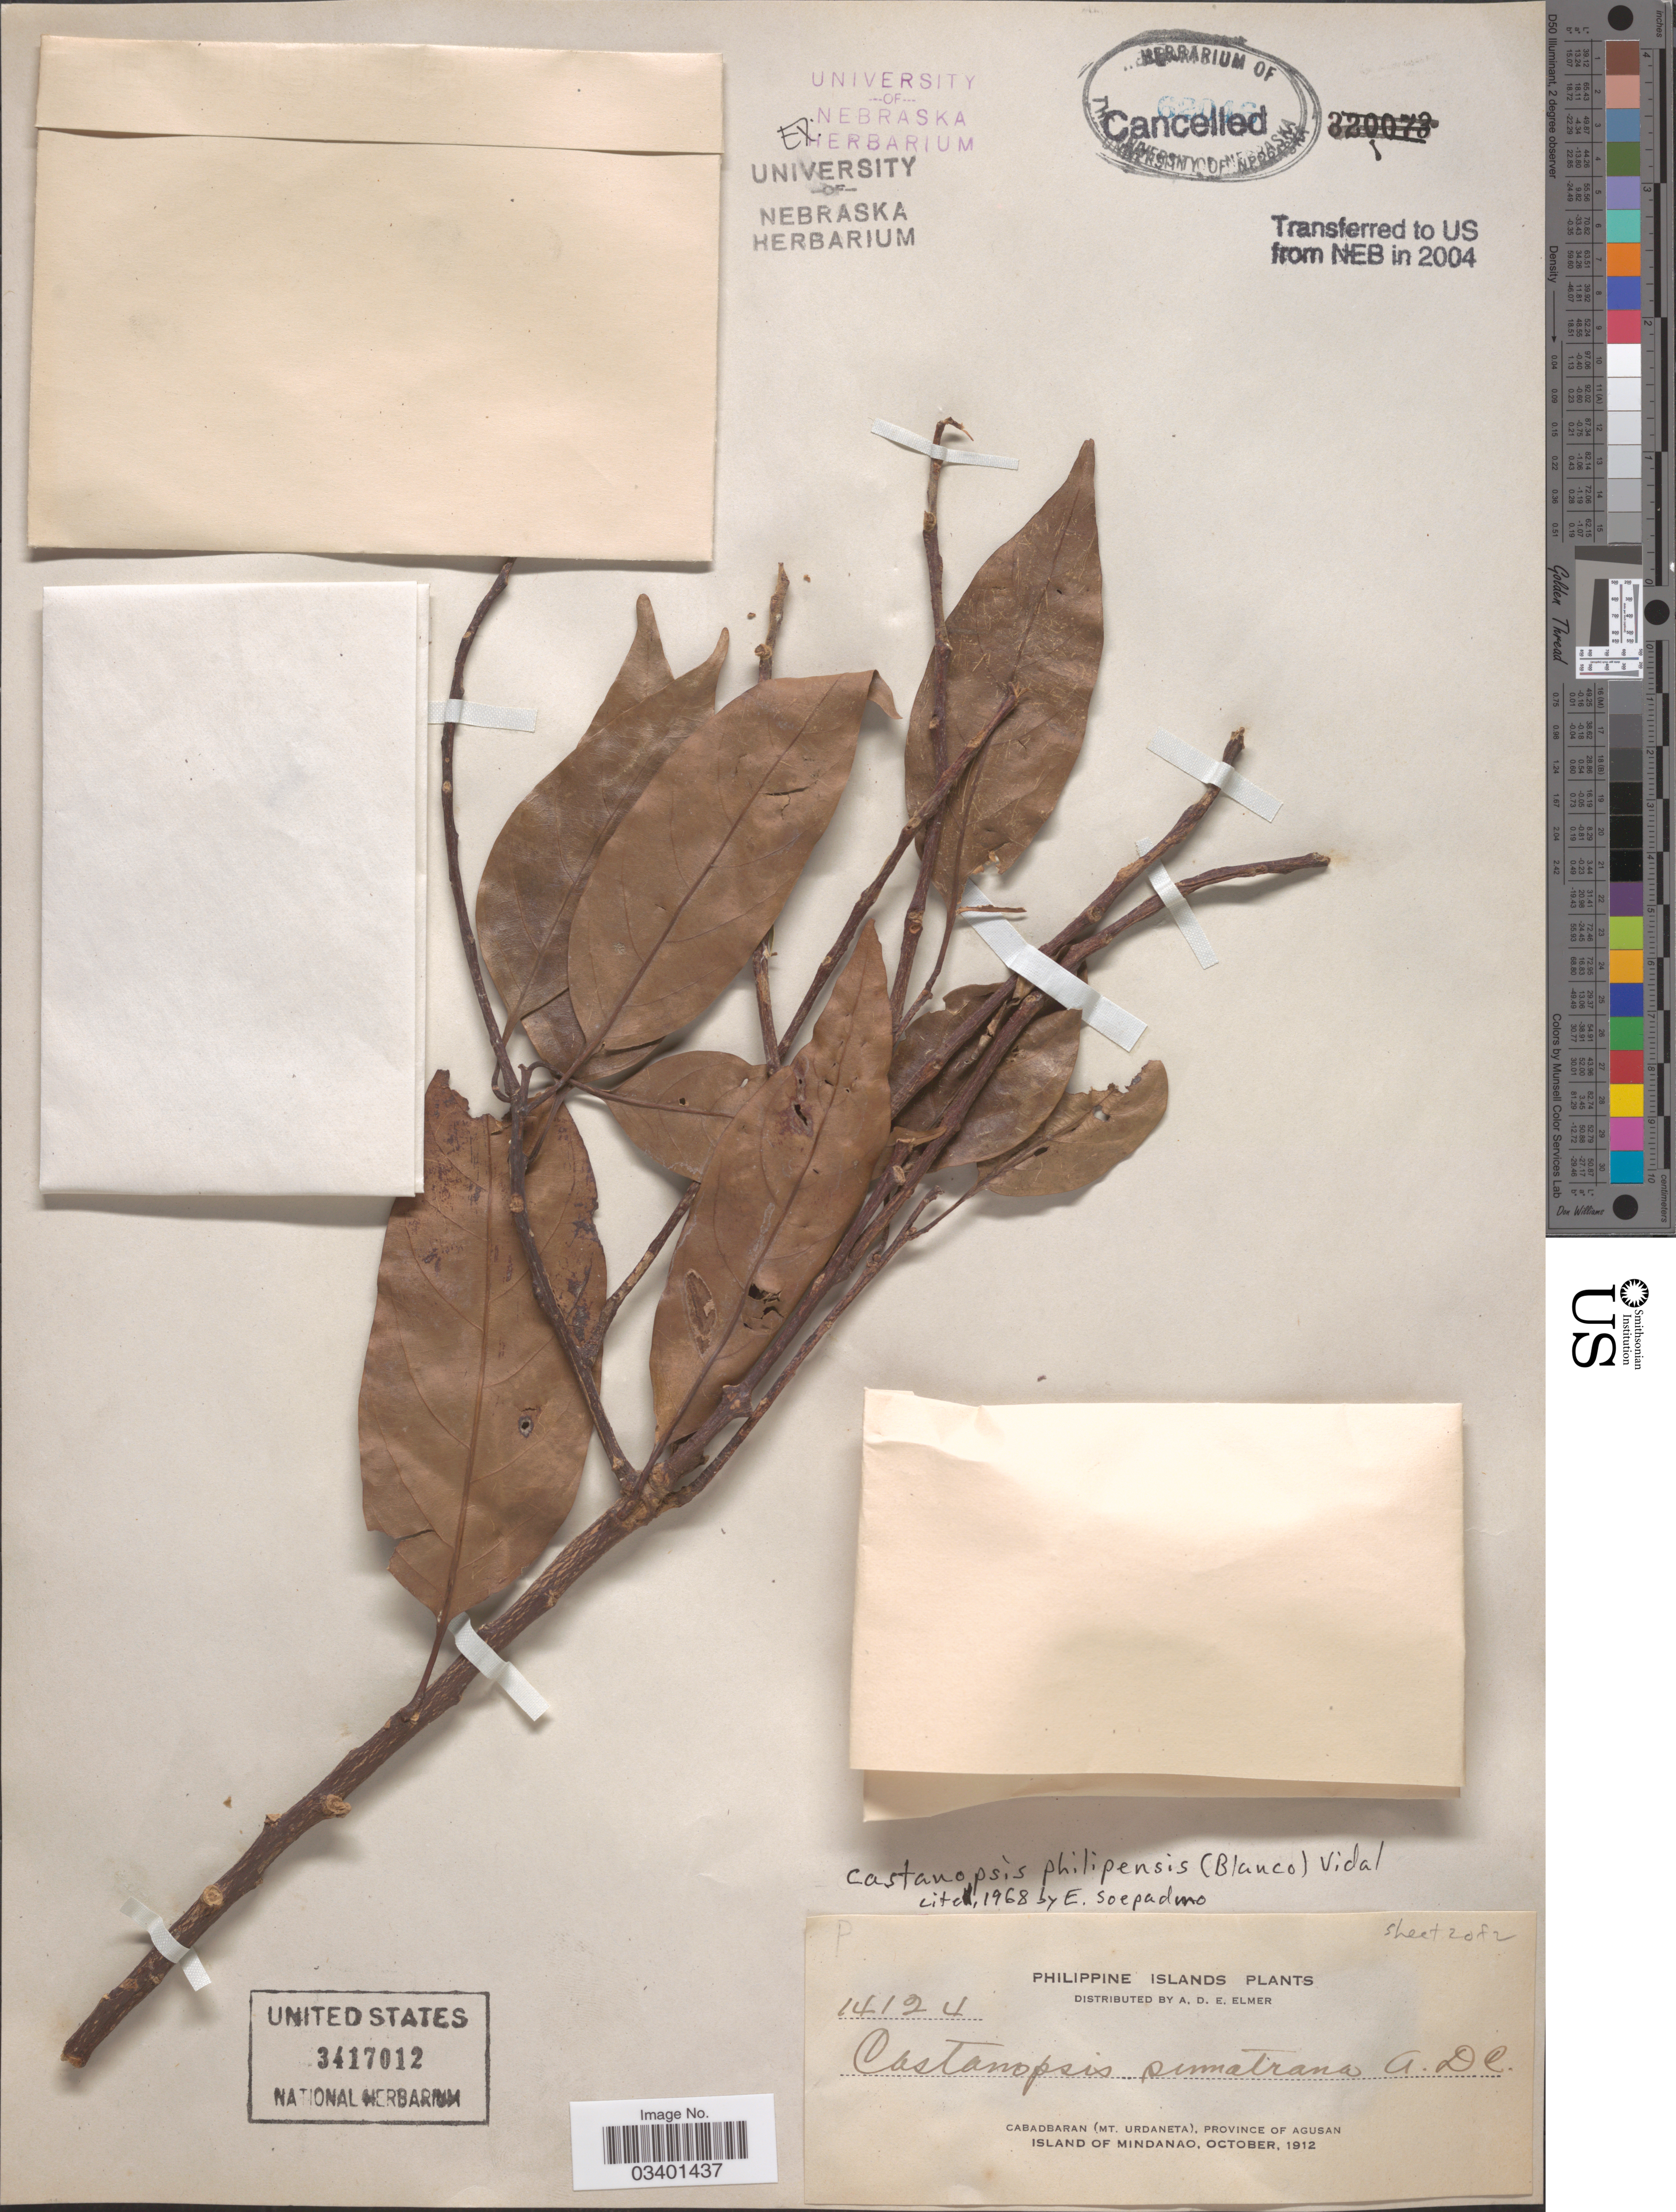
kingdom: Plantae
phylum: Tracheophyta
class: Magnoliopsida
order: Fagales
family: Fagaceae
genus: Castanopsis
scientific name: Castanopsis philipensis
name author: (Blanco) Vidal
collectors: A. D. E. Elmer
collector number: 14124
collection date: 1912-10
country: Philippines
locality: Cabadbaran (Mt. Urdaneta), Province of Agusan. Island of Mindanao.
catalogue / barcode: US 3417012